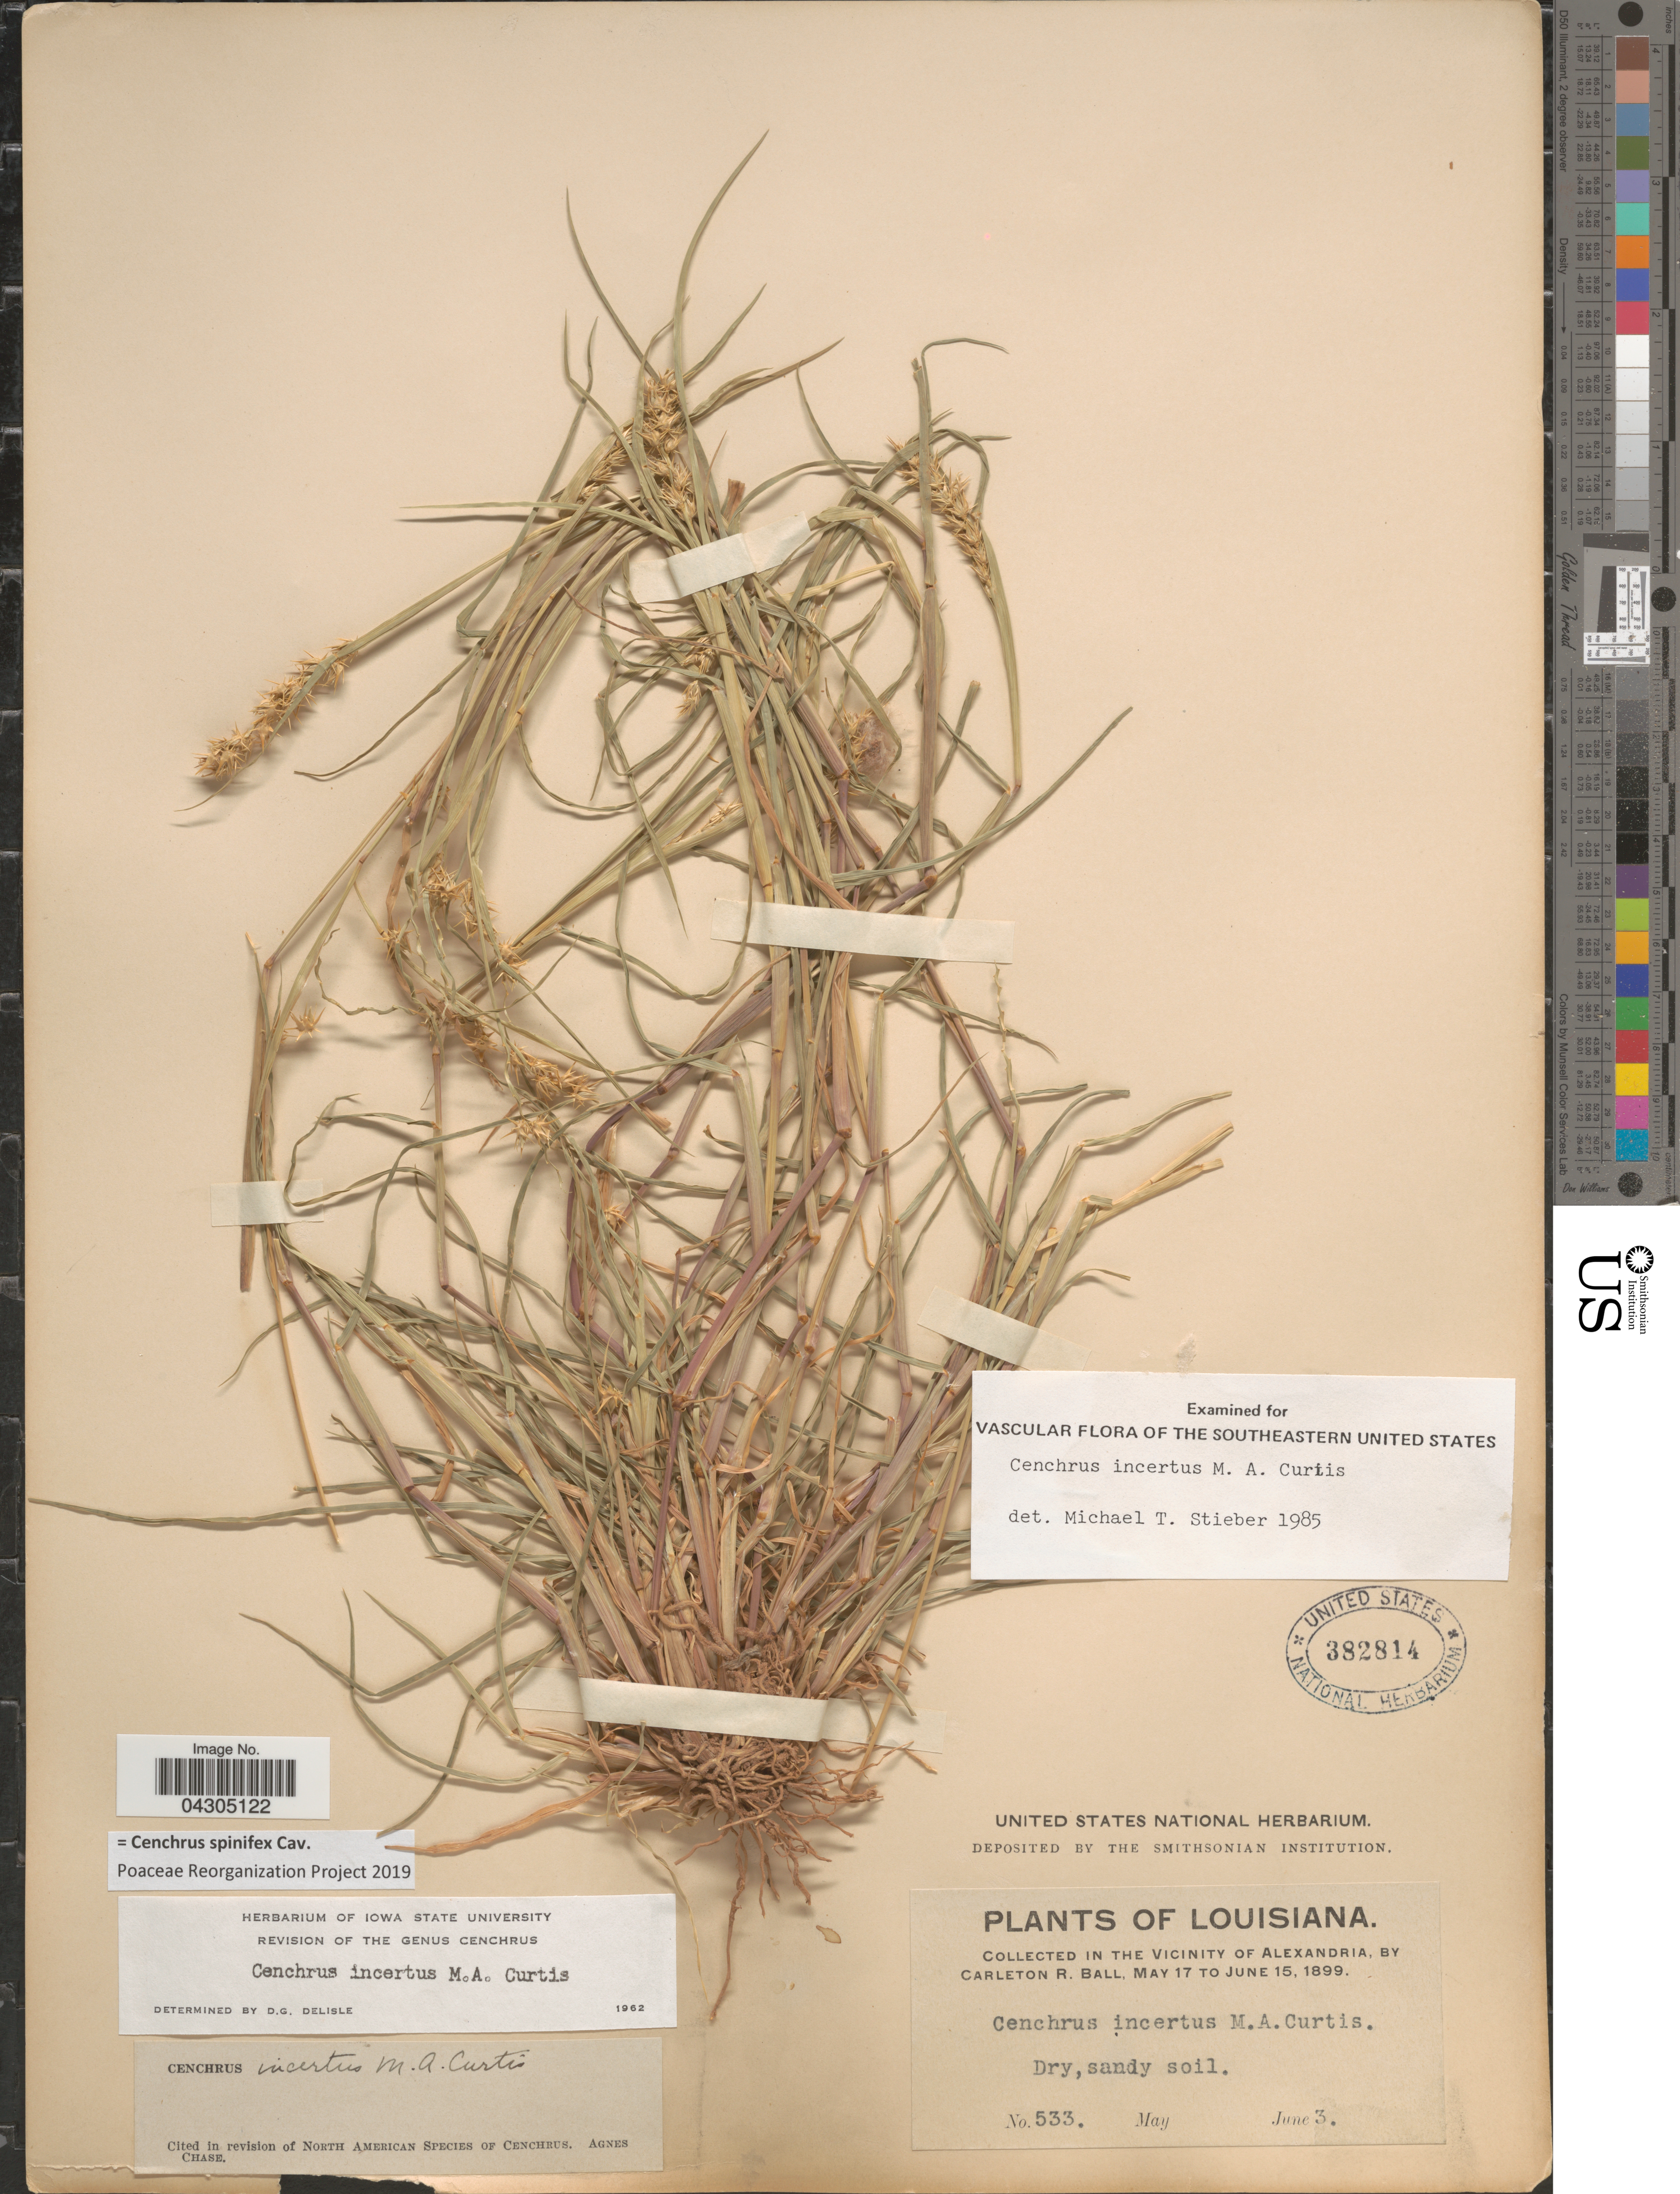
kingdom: Plantae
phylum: Tracheophyta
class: Liliopsida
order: Poales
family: Poaceae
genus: Cenchrus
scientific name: Cenchrus spinifex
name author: Cav.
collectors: C. R. Ball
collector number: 533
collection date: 1899-06-03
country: United States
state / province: Louisiana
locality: In the vicinity of Alexandria.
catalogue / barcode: US 382814